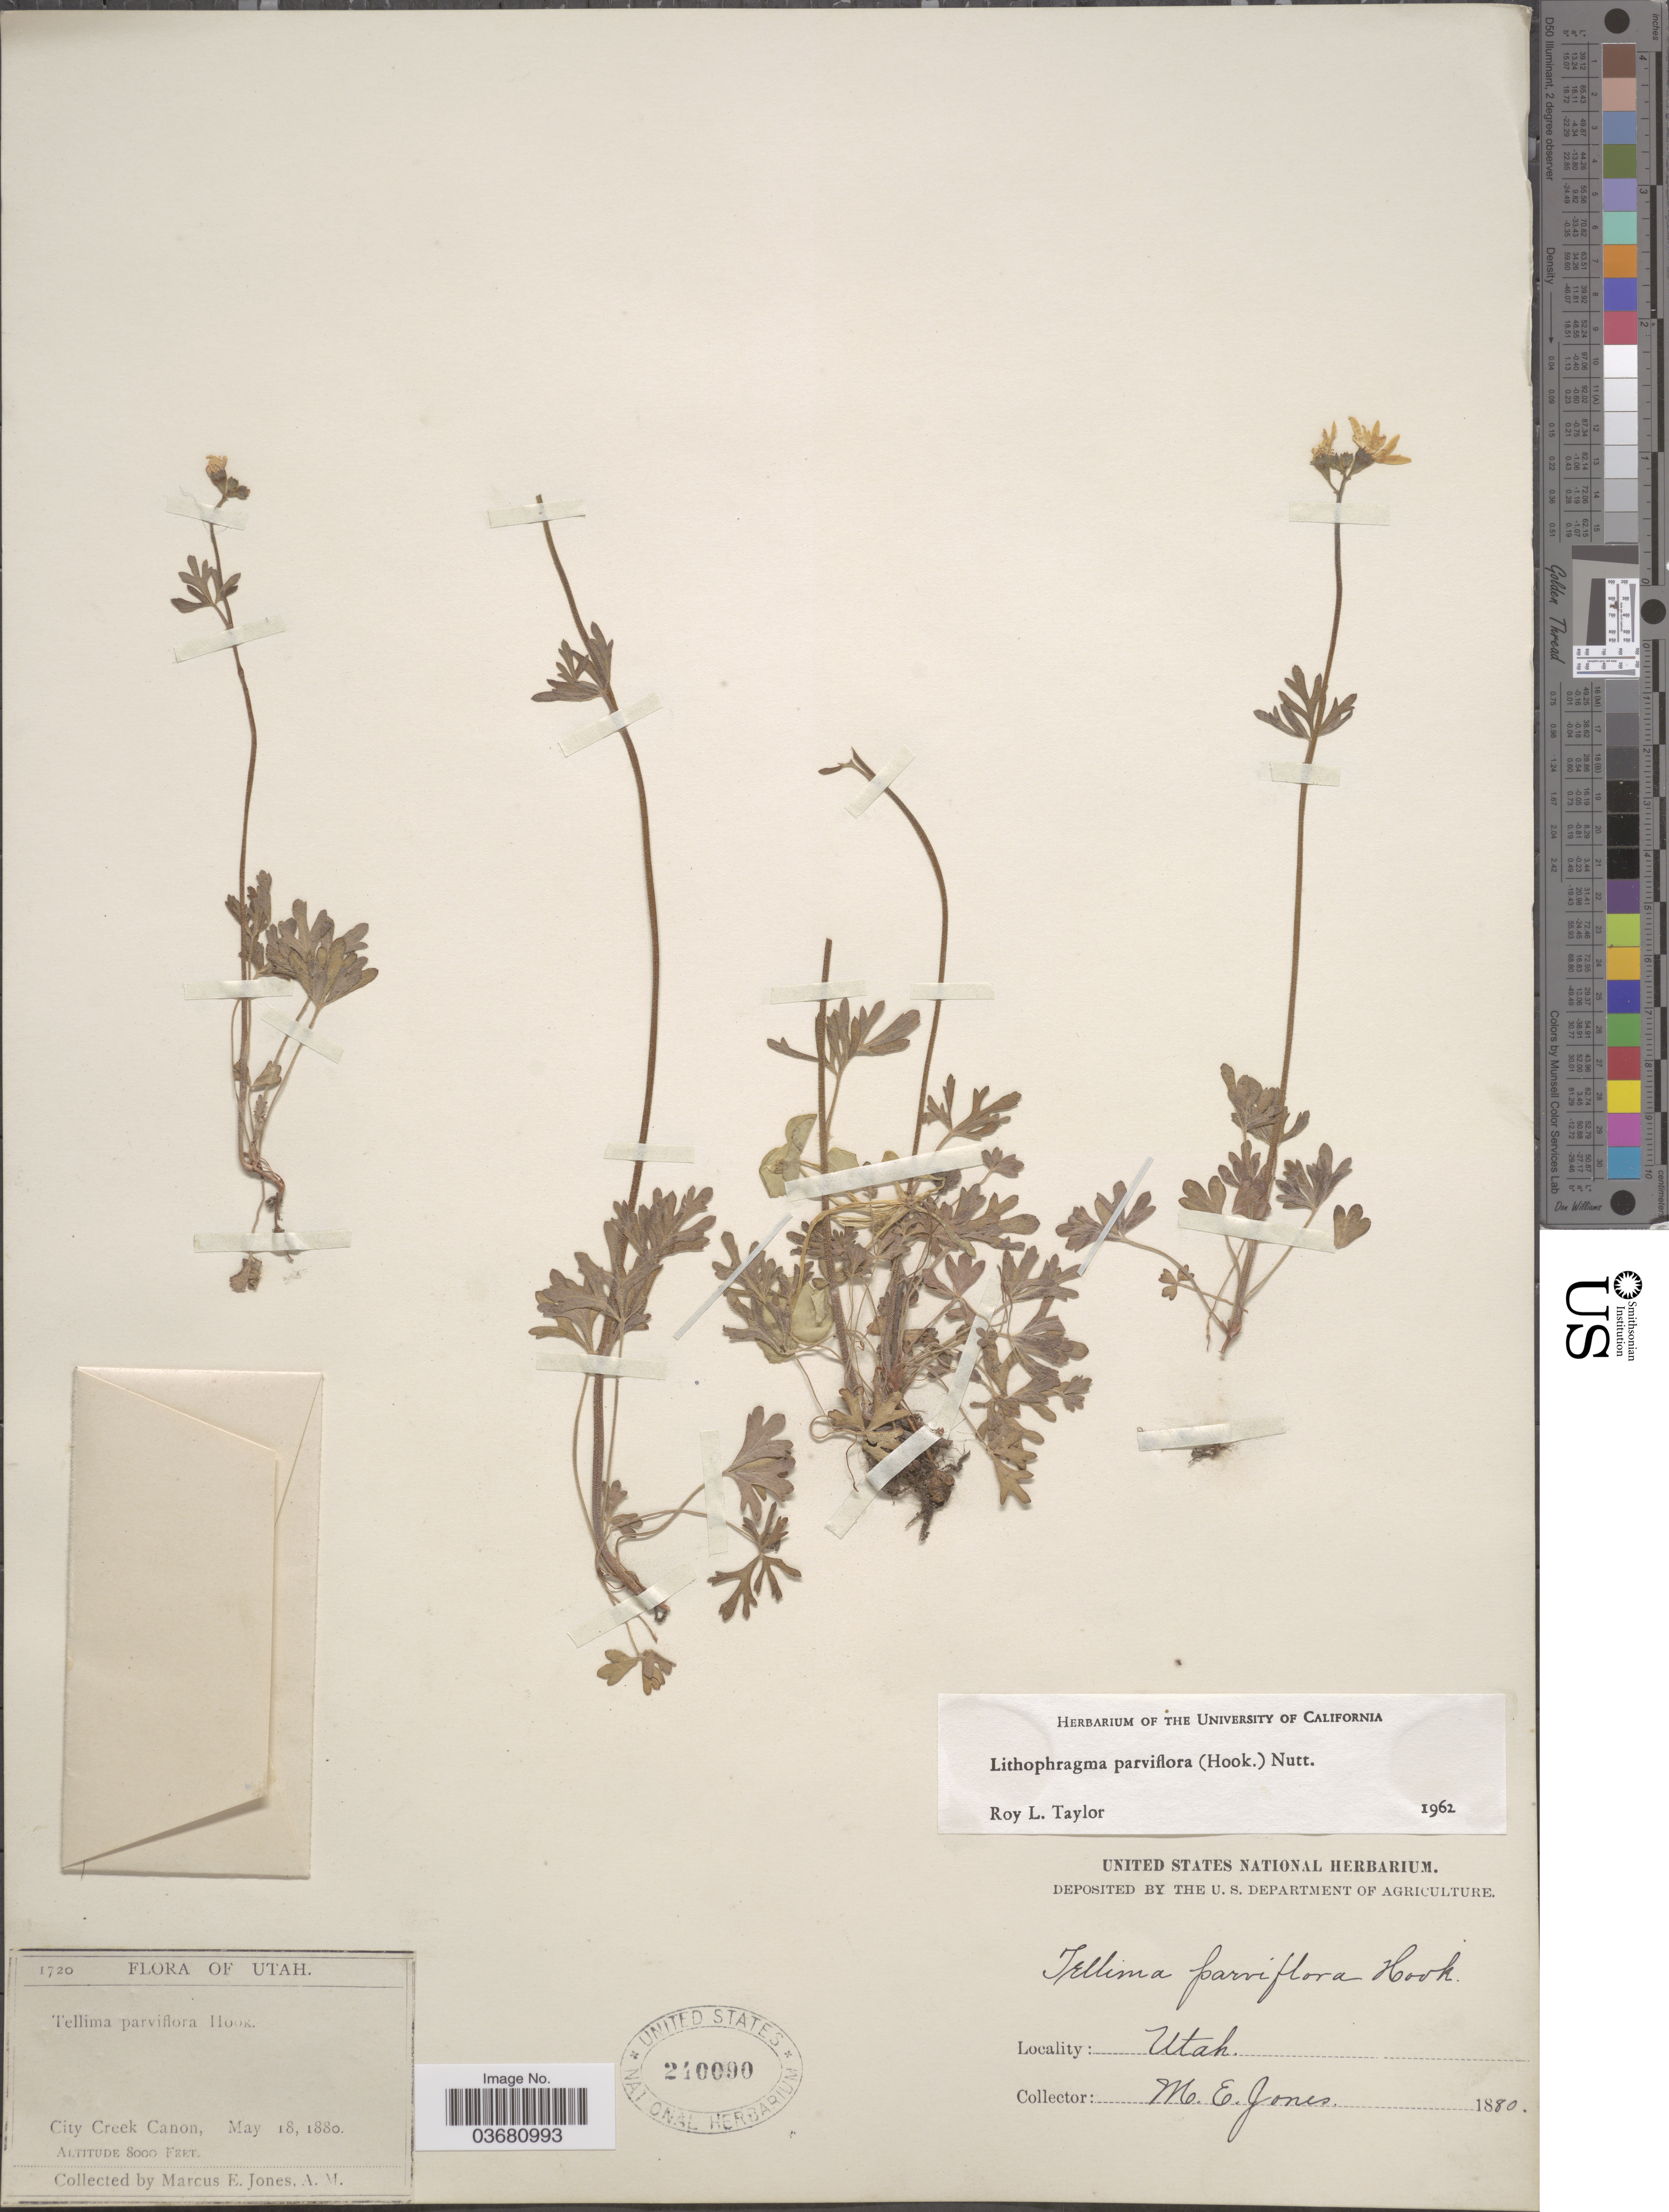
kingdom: Plantae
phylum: Tracheophyta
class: Magnoliopsida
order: Saxifragales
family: Saxifragaceae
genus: Lithophragma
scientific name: Lithophragma parviflorum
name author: (Hook.) Nutt.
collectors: M. E. Jones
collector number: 1720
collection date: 1880-05-18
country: United States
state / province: Utah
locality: City Creek Canon.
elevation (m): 2438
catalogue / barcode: US 240090